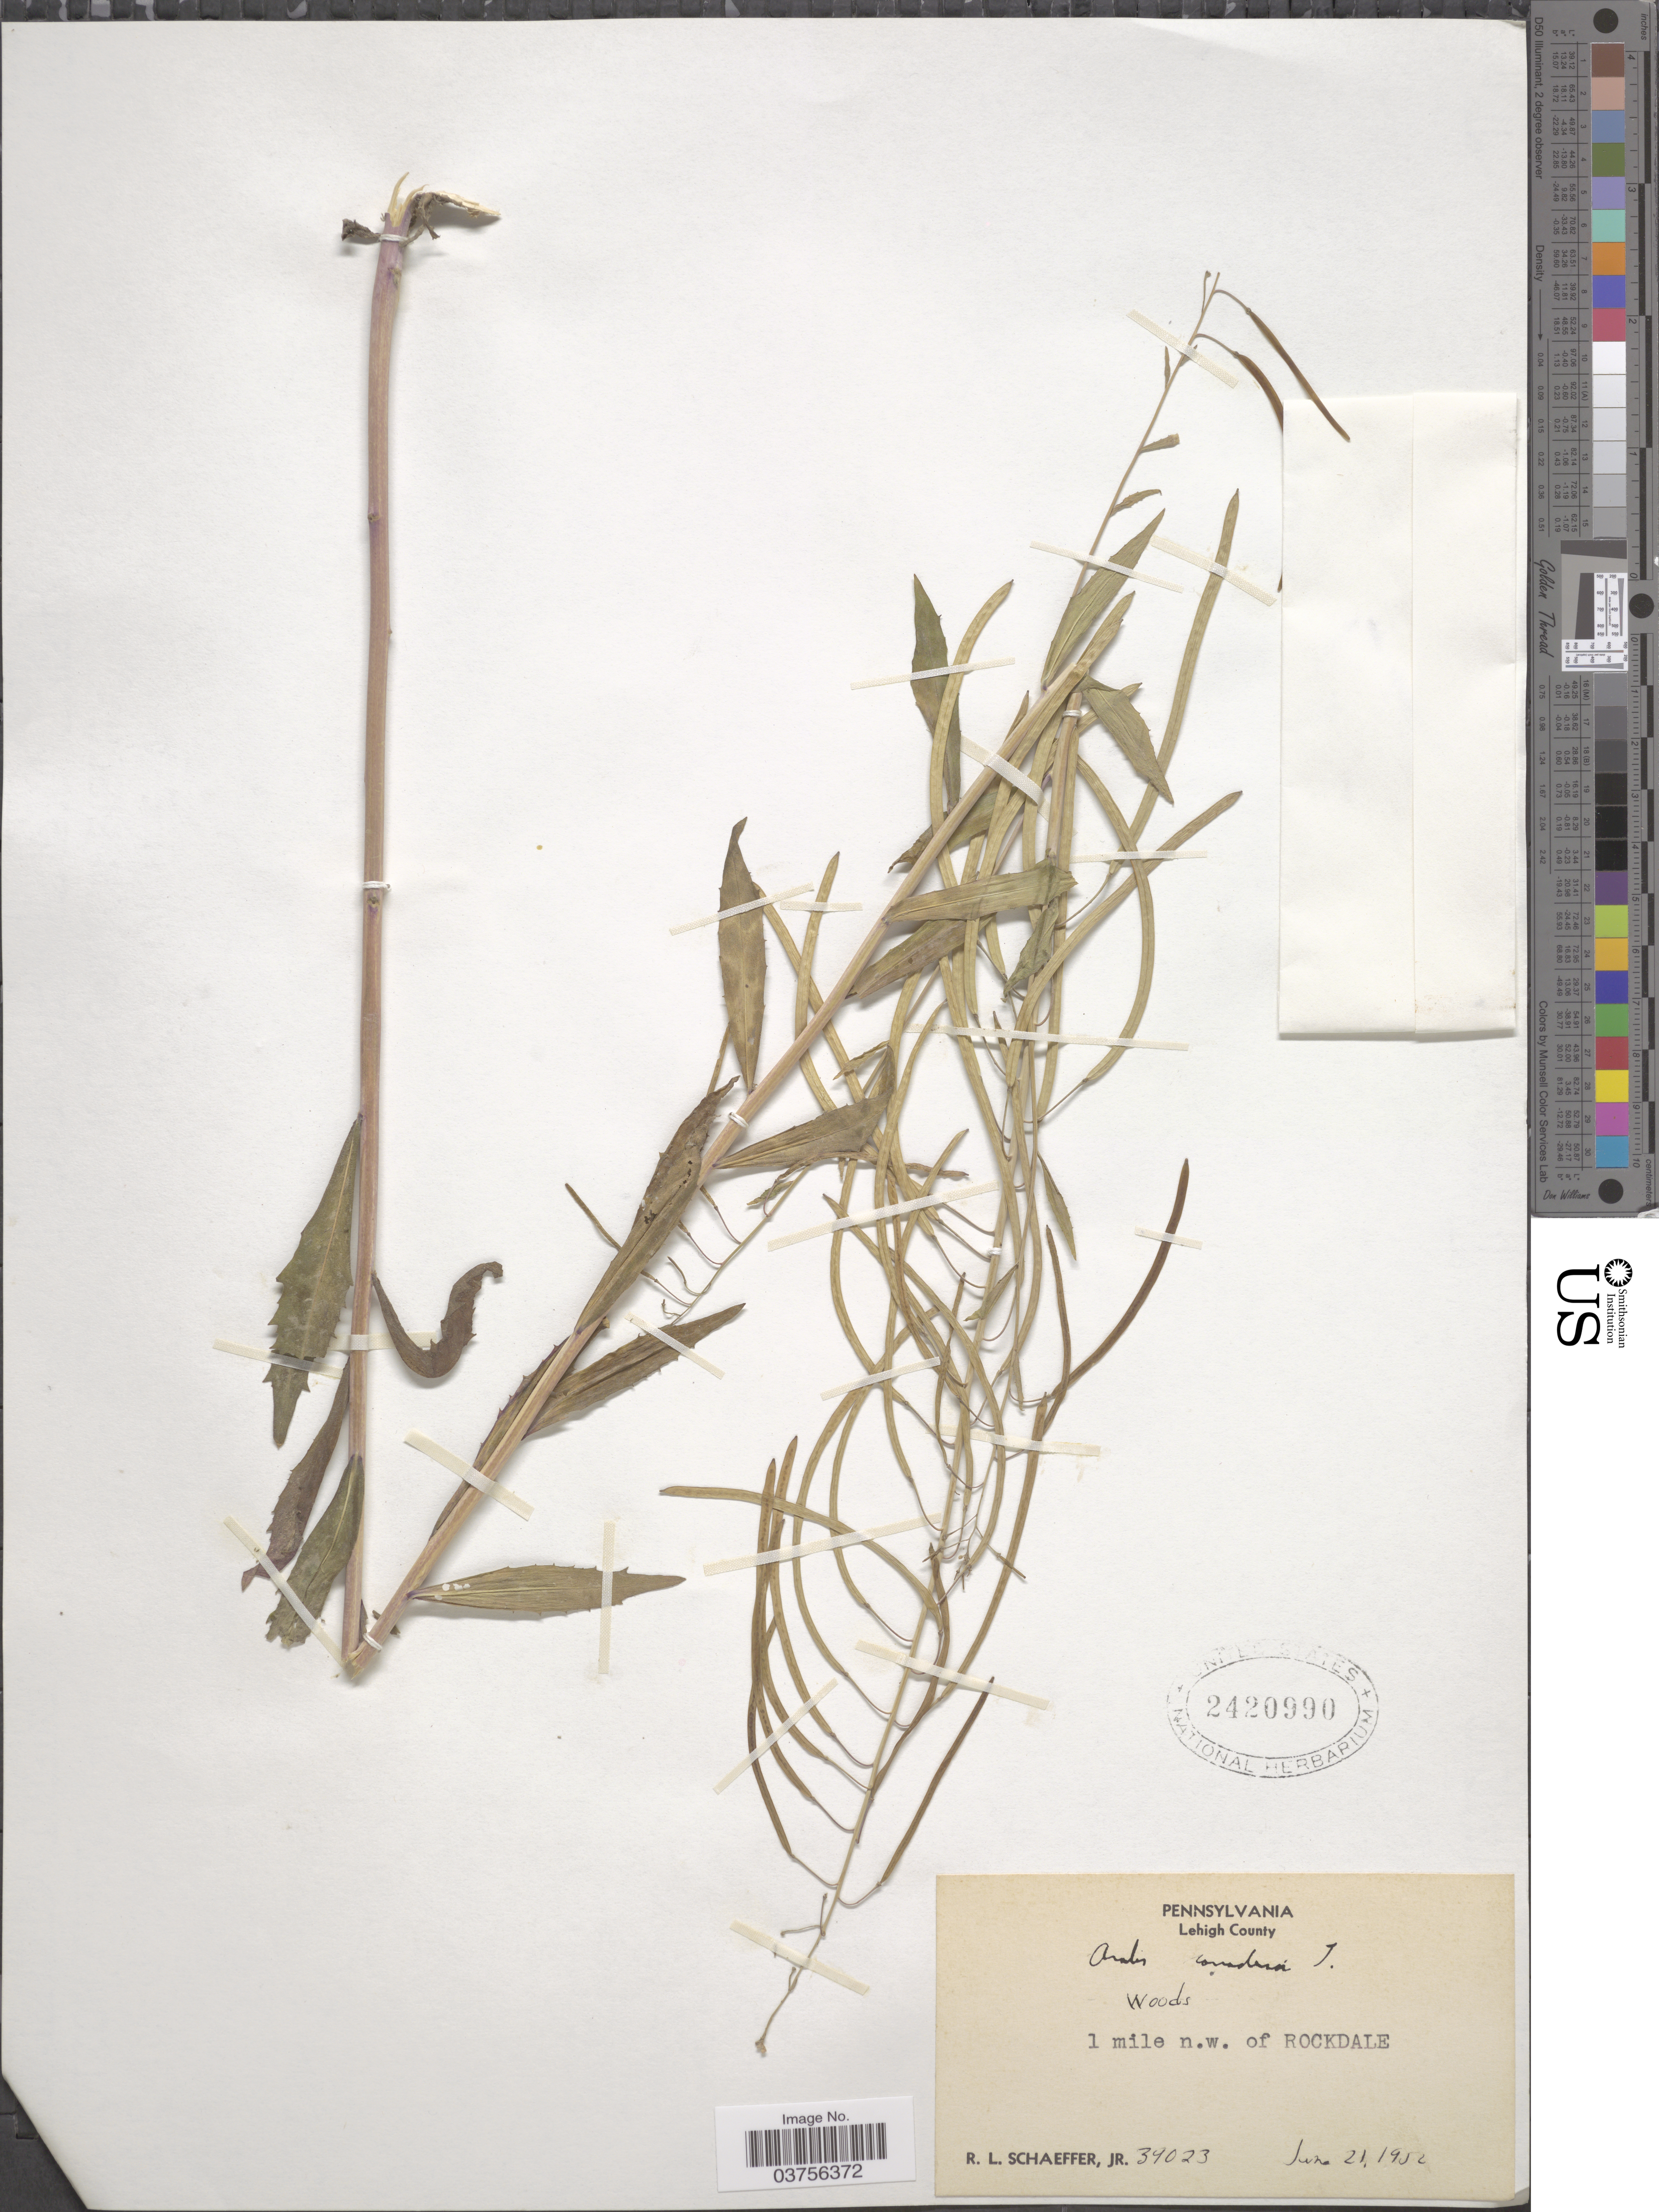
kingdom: Plantae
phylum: Tracheophyta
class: Magnoliopsida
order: Brassicales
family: Brassicaceae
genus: Arabis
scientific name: Arabis canadensis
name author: L.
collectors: R. L. Schaeffer Jr.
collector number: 39023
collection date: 1952-06-21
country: United States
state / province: Pennsylvania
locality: Lehigh County. 1 mile n.w. of Rockdale.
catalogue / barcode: US 2420990